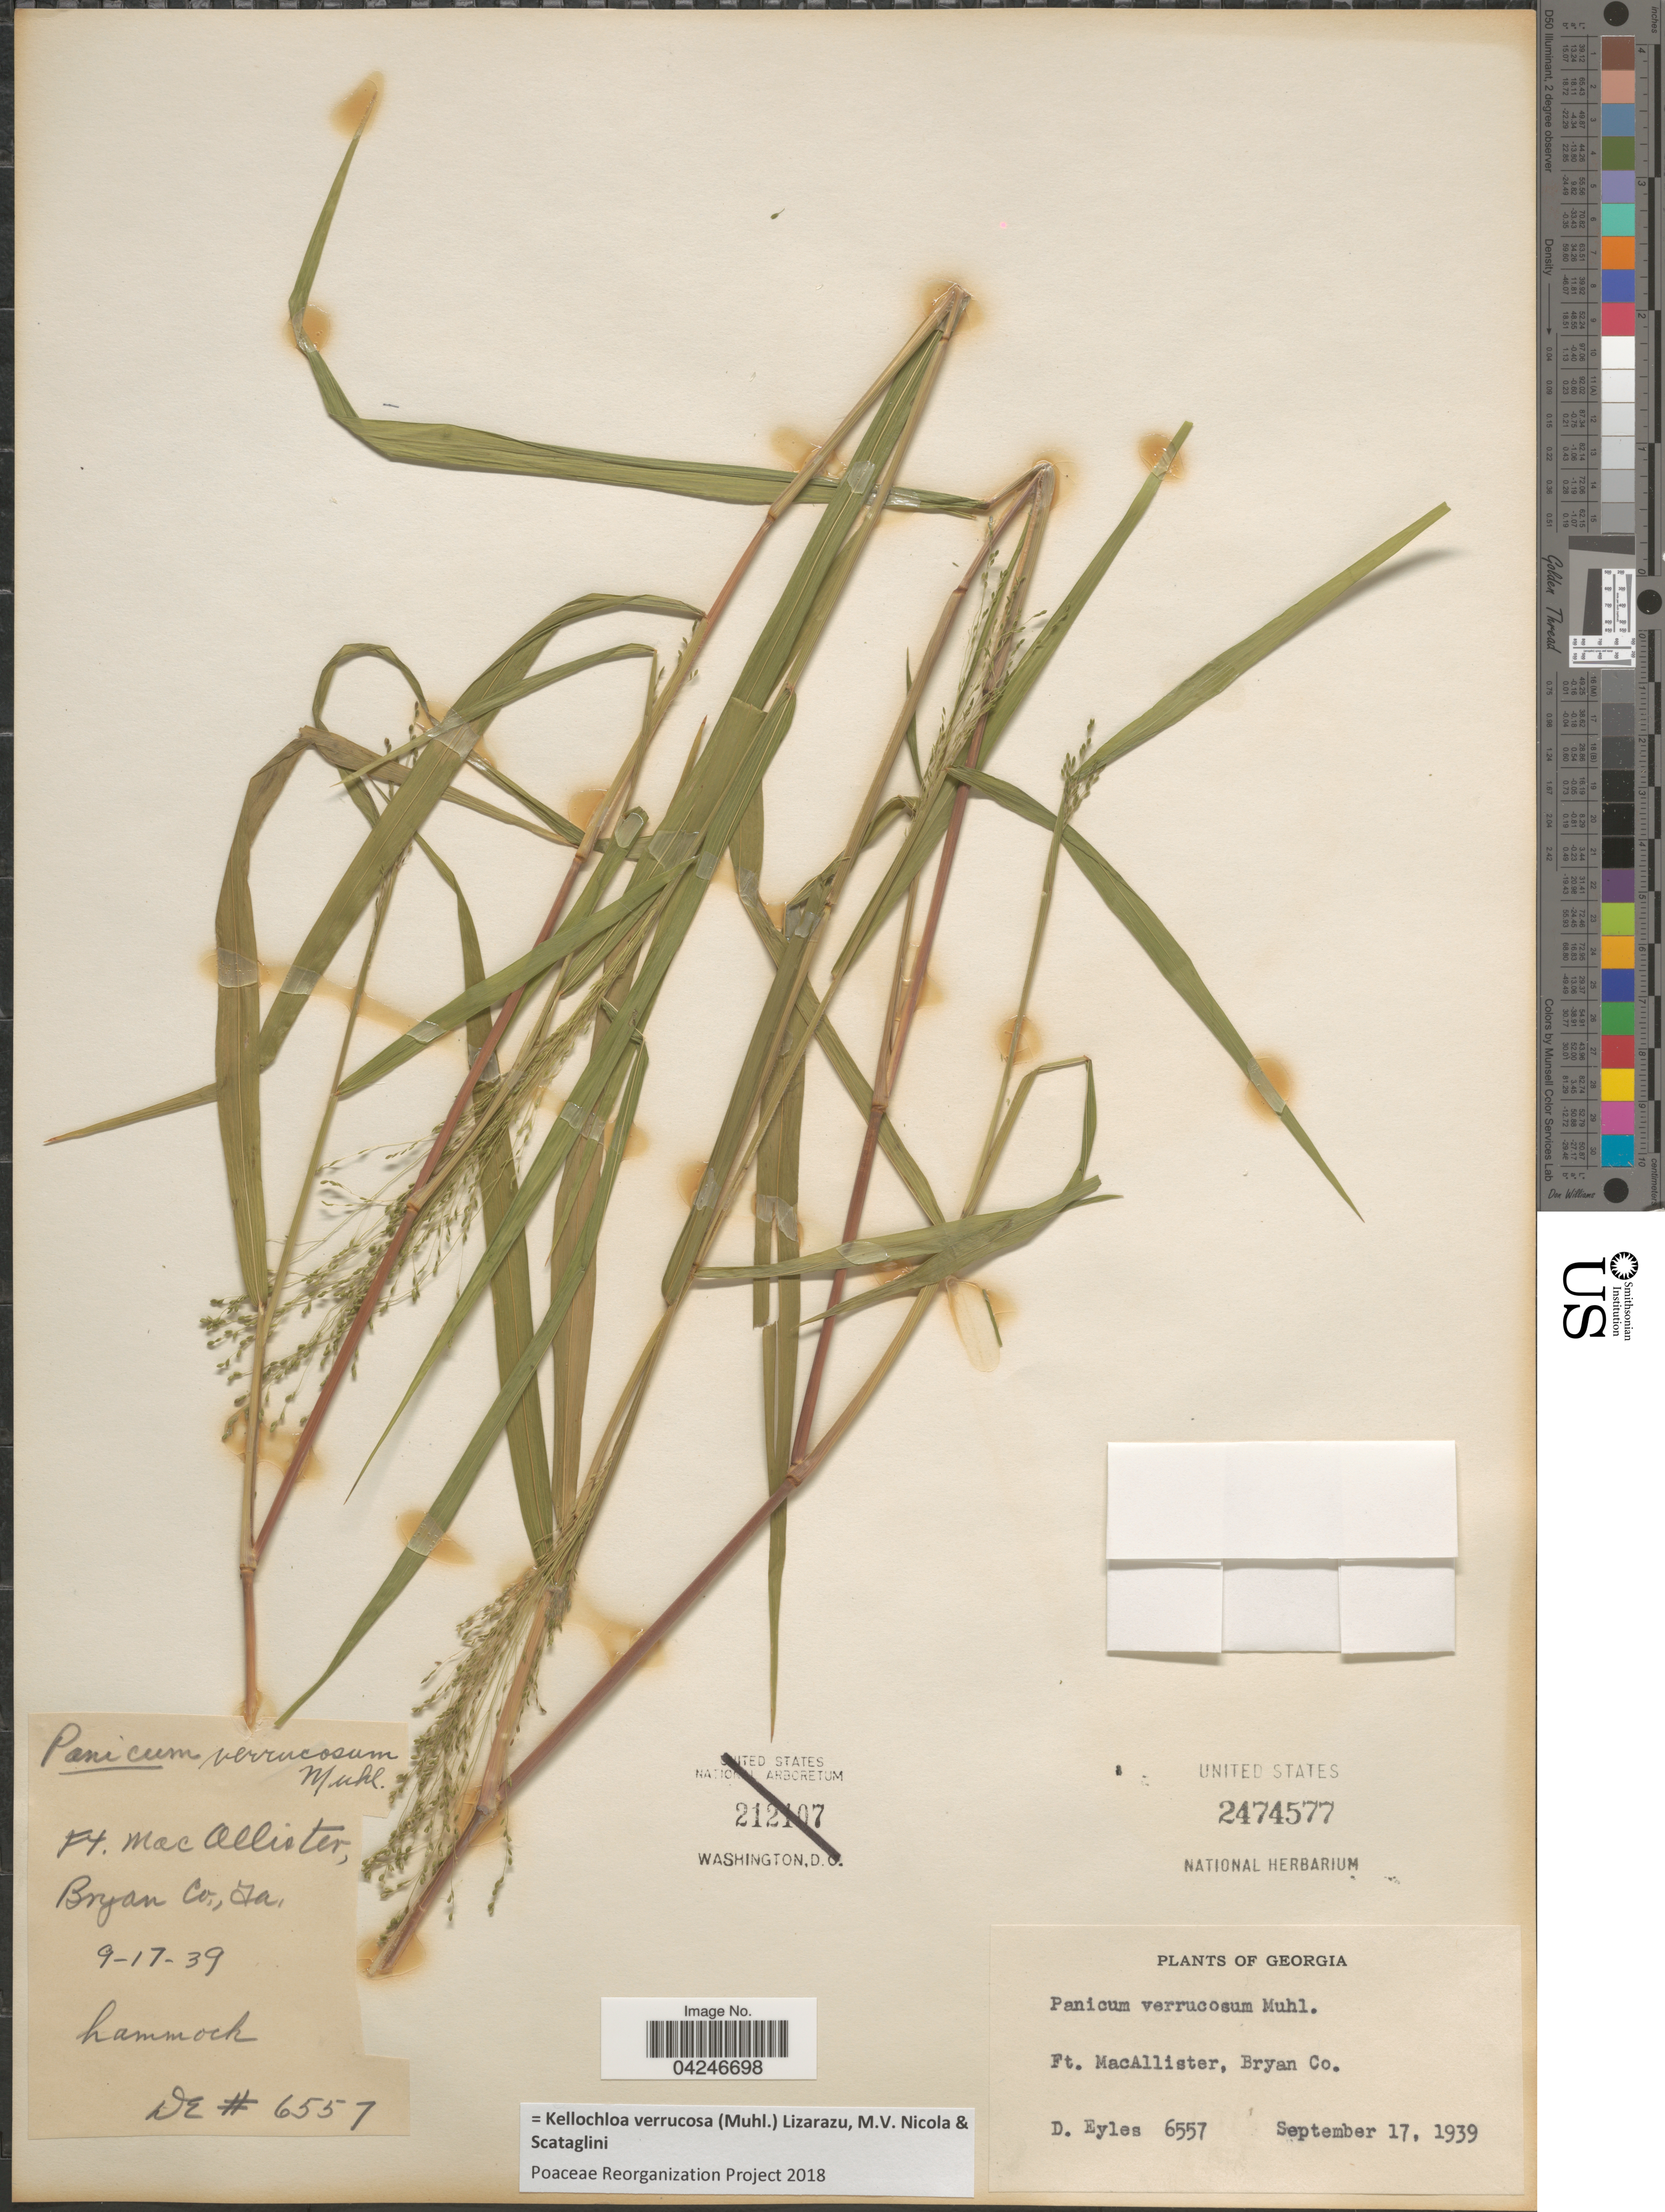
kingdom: Plantae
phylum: Tracheophyta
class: Liliopsida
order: Poales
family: Poaceae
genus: Kellochloa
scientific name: Kellochloa verrucosa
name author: (Muhl.) Lizarazu et al.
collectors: D. Eyles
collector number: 6557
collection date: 1939-09-17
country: United States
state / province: Georgia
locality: Ft. MacAllister, Bryan Co.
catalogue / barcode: US 2474577